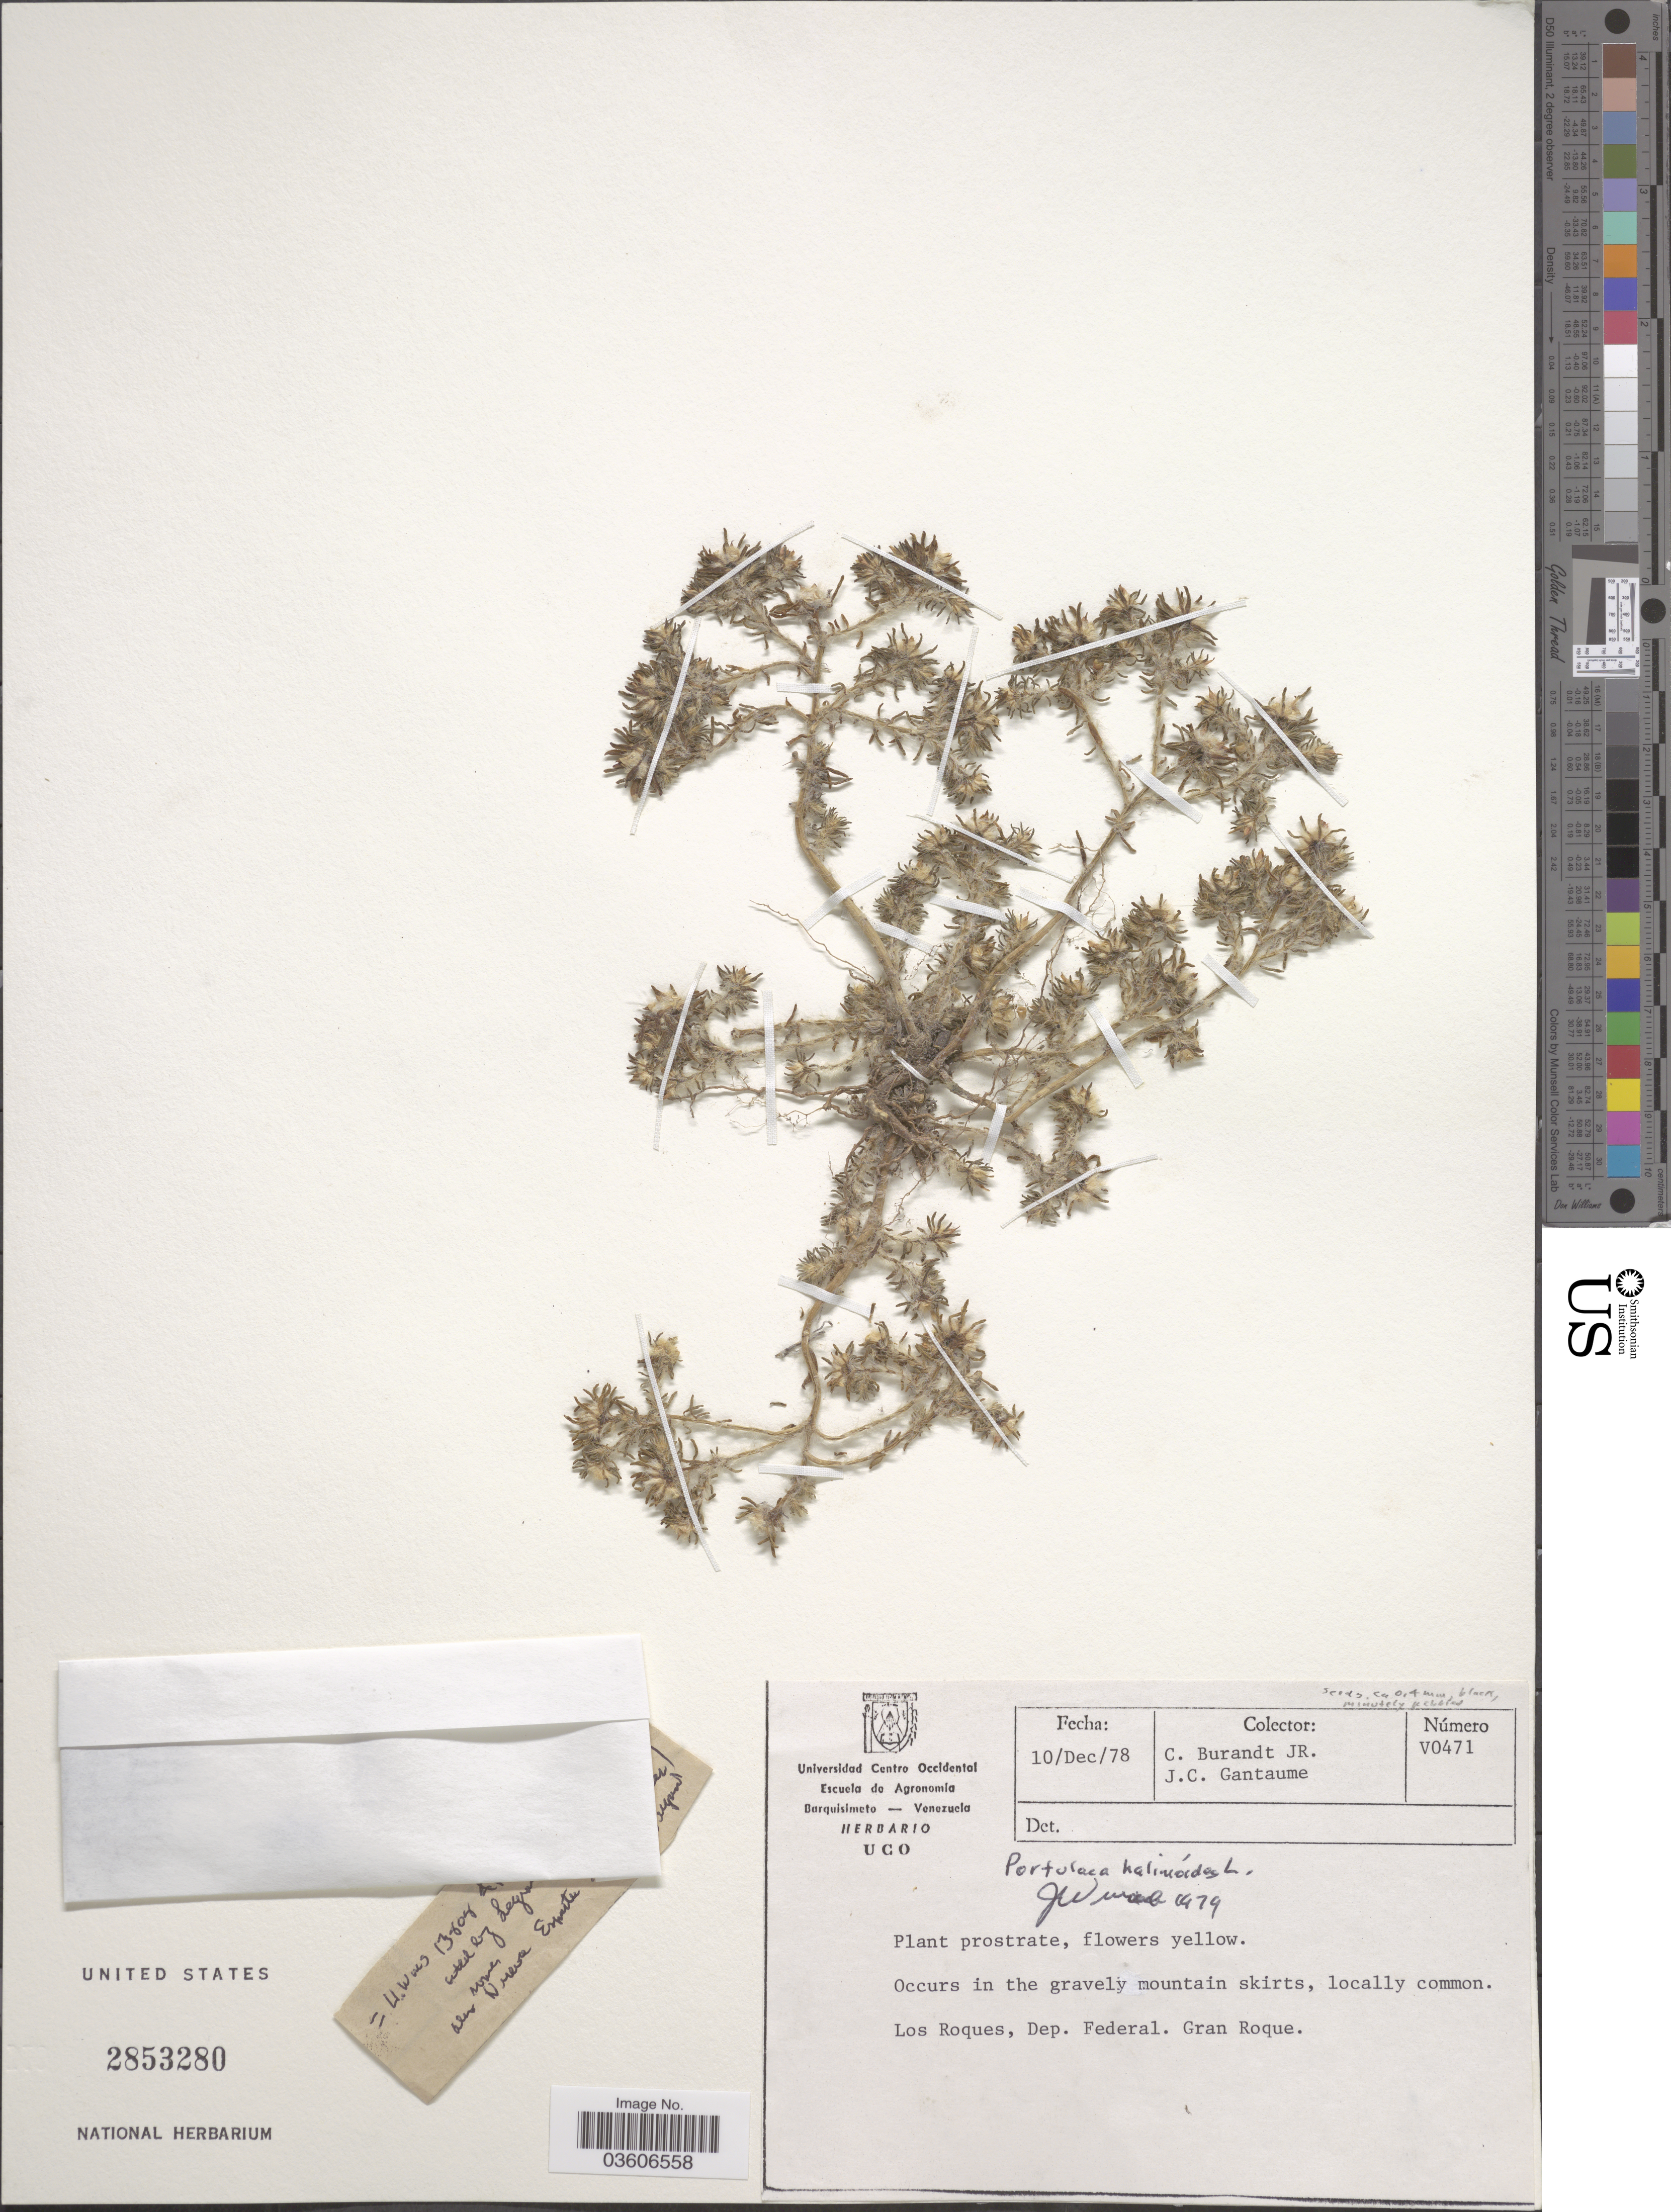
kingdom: Plantae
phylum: Tracheophyta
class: Magnoliopsida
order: Caryophyllales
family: Portulacaceae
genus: Portulaca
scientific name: Portulaca halimoides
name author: L.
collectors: C. Burandt & J. Gantaume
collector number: V0471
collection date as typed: Transcribed d/m/y: 10/12/78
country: Venezuela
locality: Los Roques, Dep. Federal. Gran Roque.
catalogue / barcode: US 2853280